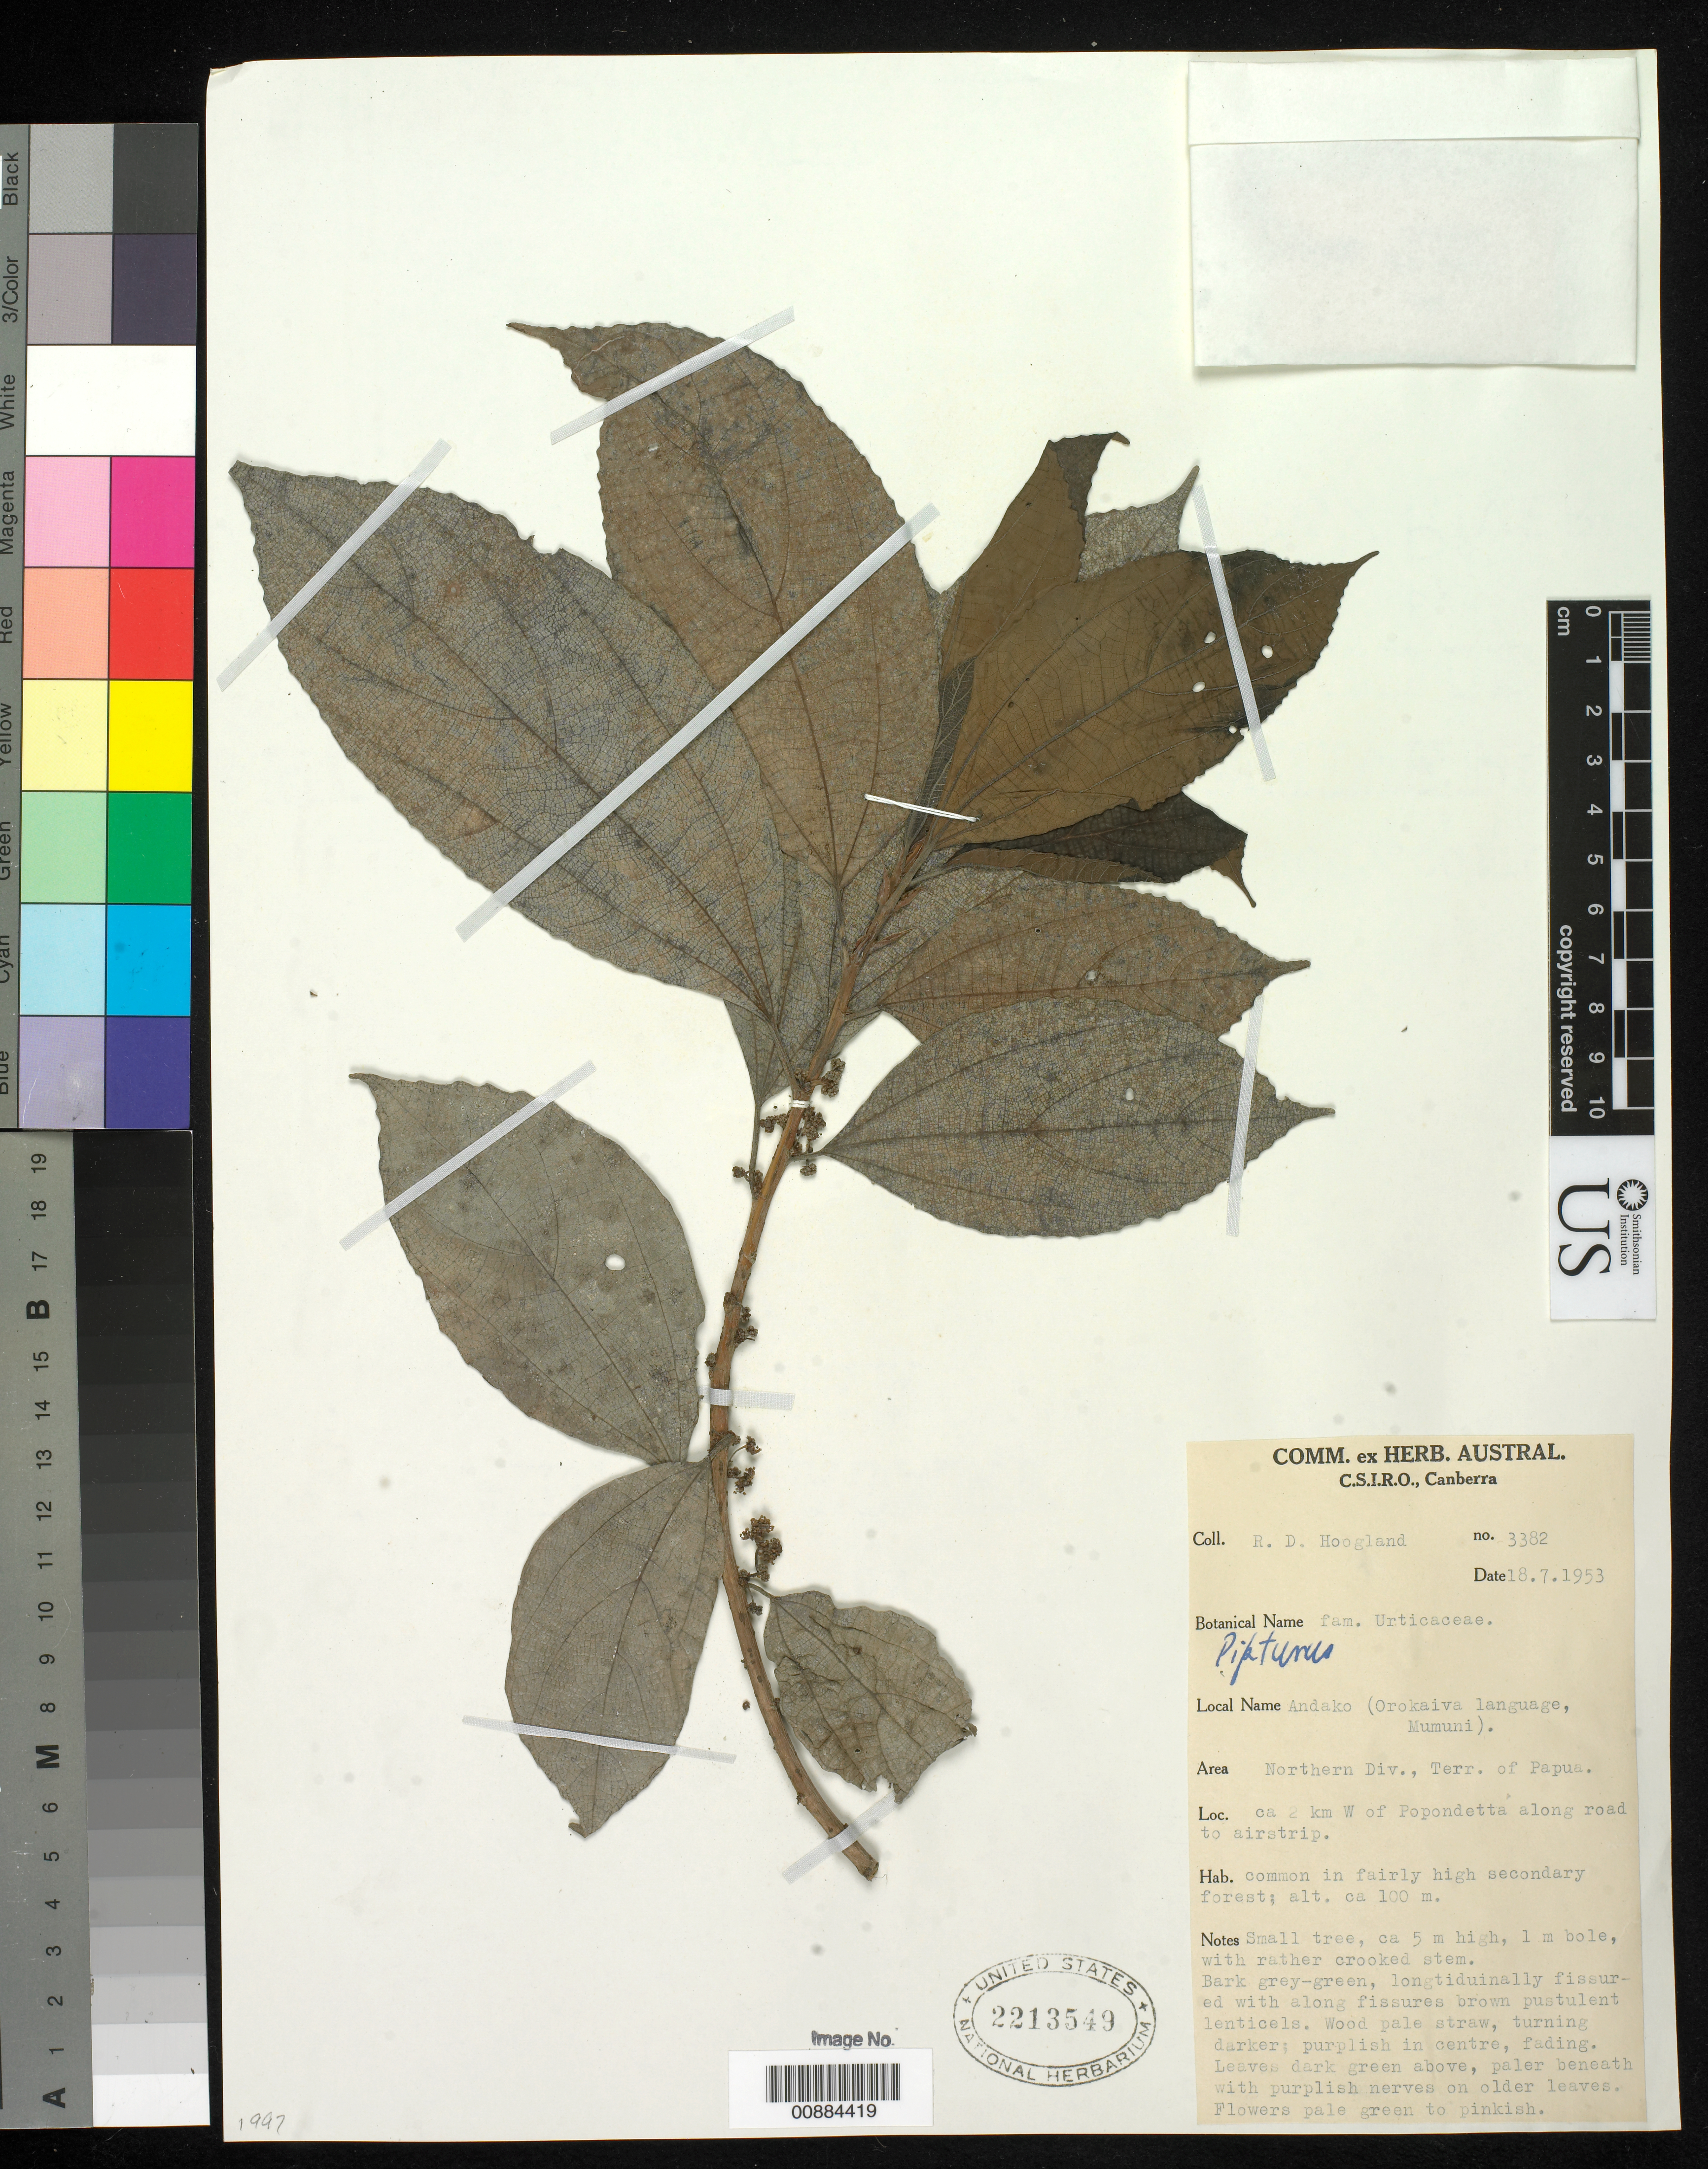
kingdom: Plantae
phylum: Tracheophyta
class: Magnoliopsida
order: Rosales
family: Urticaceae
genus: Pipturus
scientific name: Pipturus sp.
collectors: R. D. Hoogland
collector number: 3382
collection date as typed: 18 Jul 1953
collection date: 1953-07-18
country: Papua New Guinea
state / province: Northern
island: New Guinea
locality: Northern Div., Terr. Of Papua. Ca. 2km W of Popondetta along road to airstrip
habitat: common in fairly high secondary forest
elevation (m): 100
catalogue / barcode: US 2213549